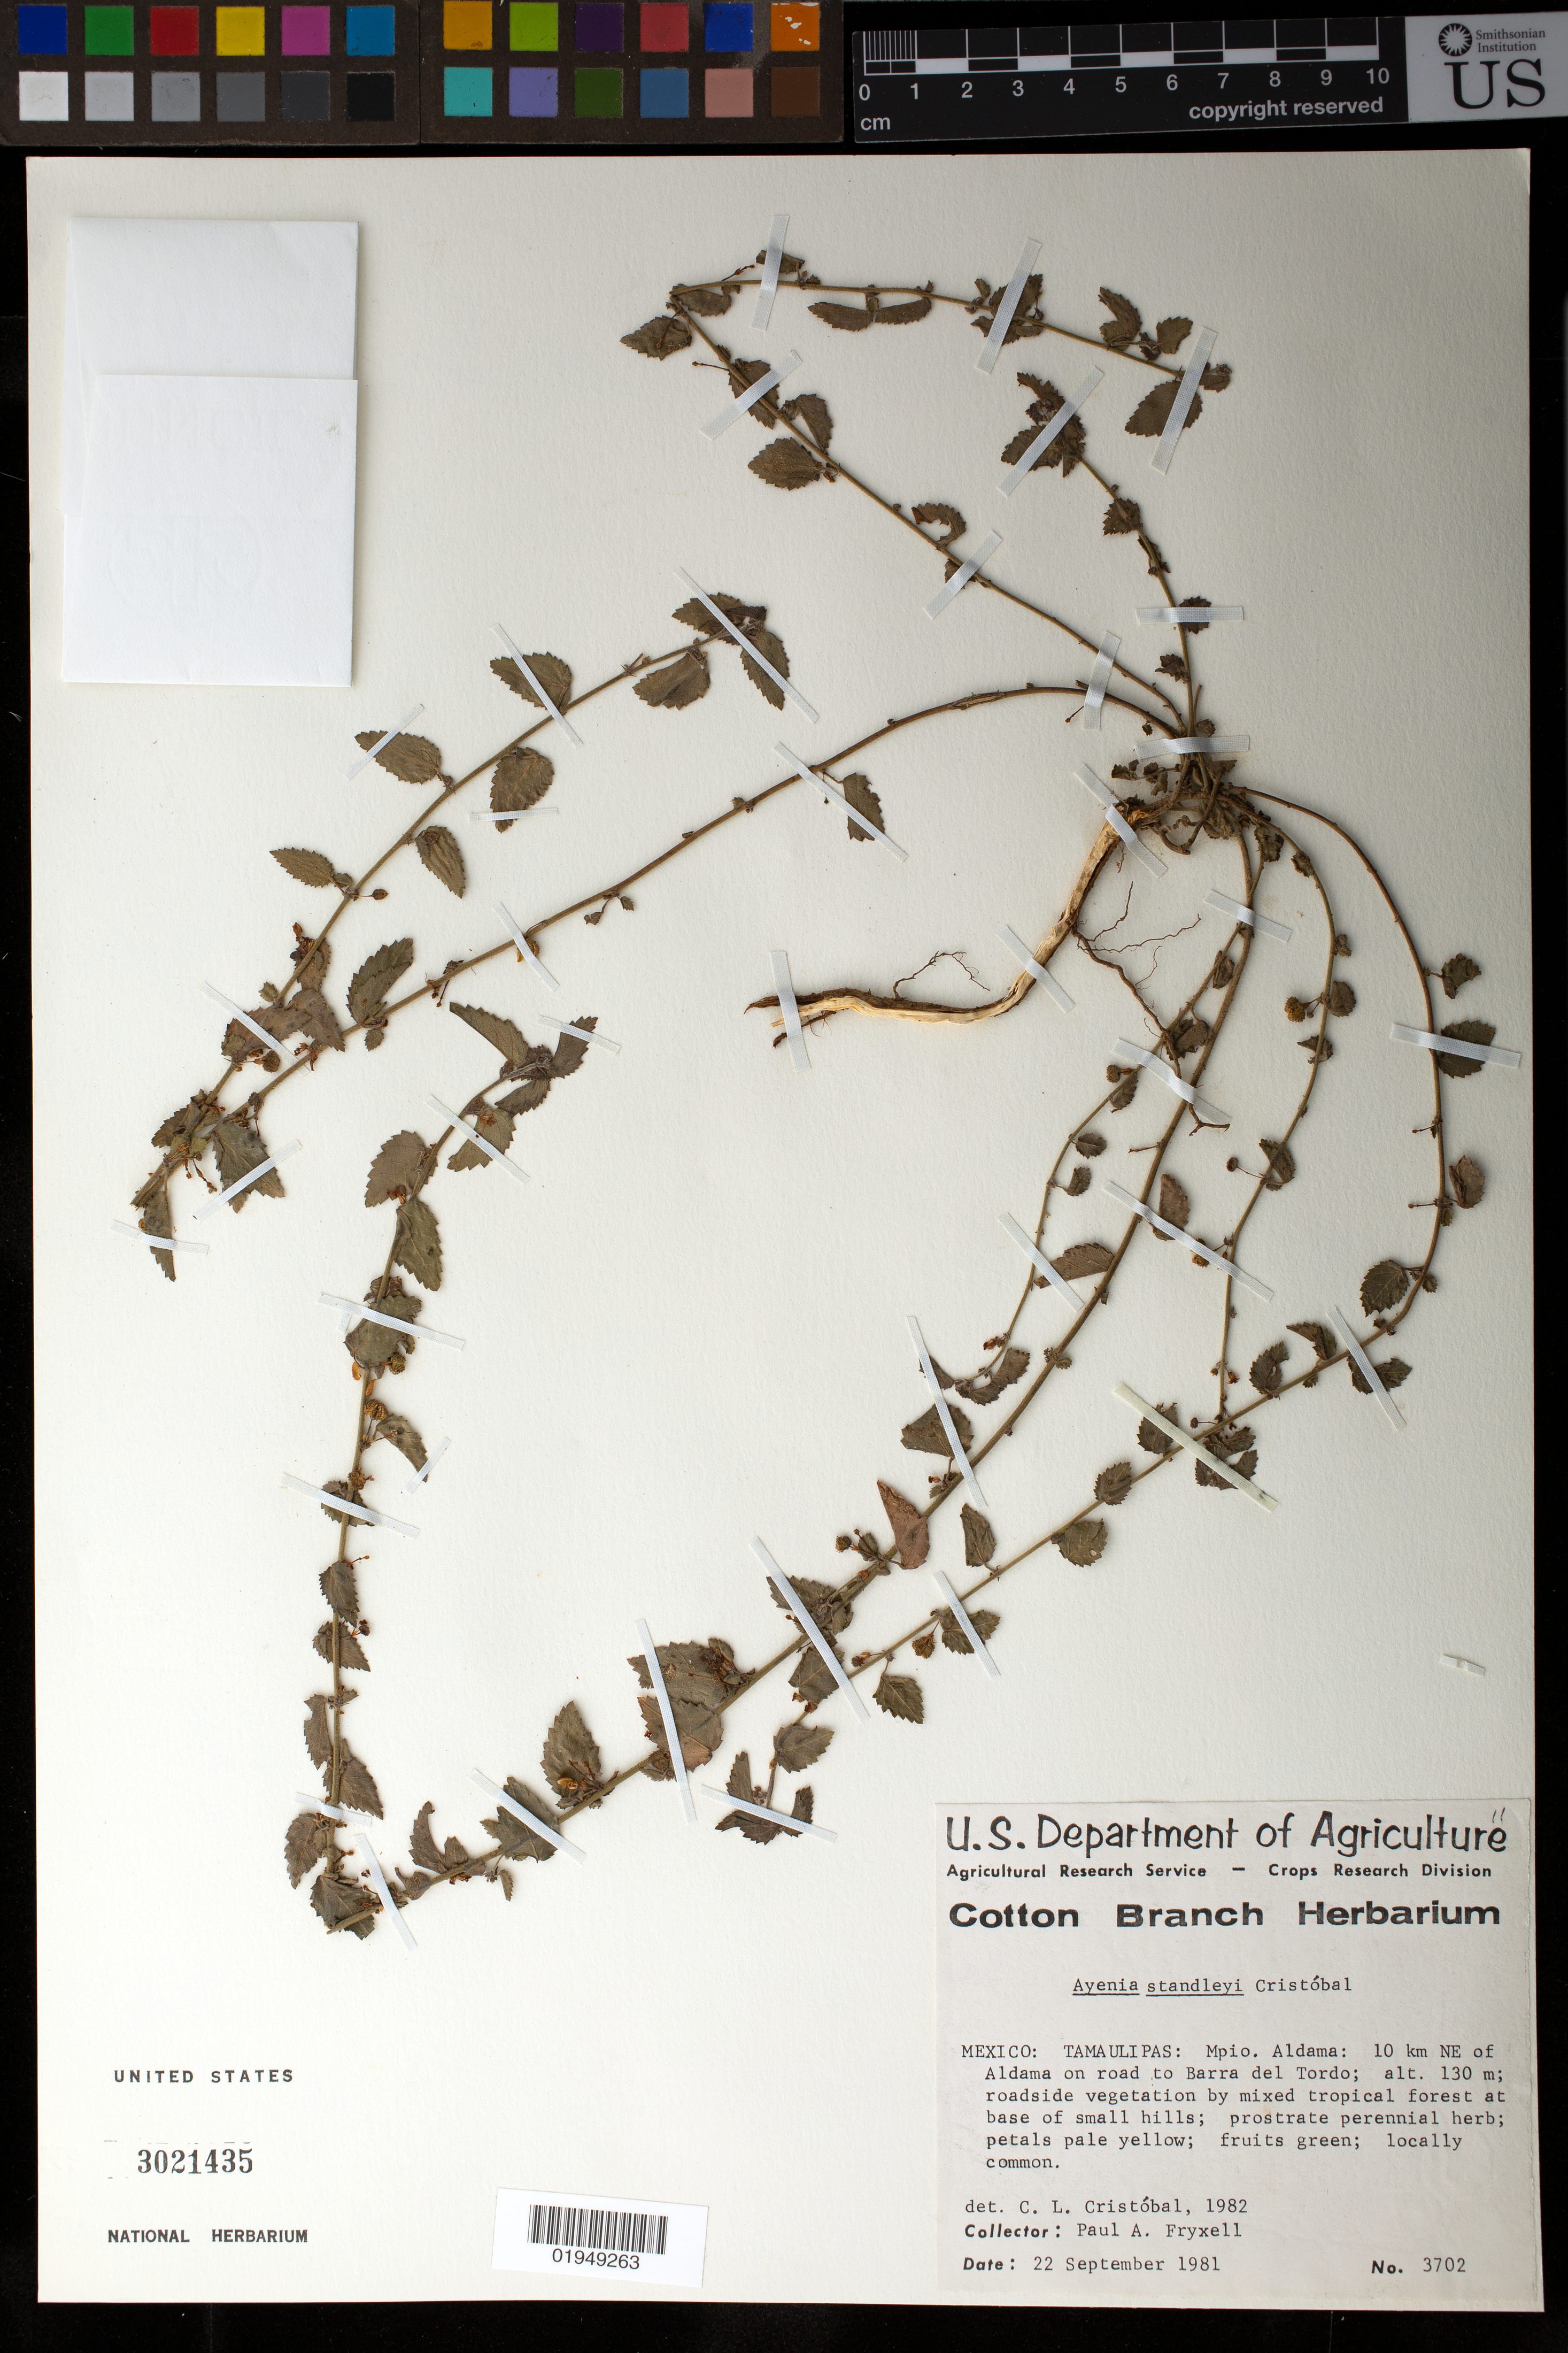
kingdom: Plantae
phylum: Tracheophyta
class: Magnoliopsida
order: Malvales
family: Malvaceae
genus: Ayenia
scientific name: Ayenia standleyi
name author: Cristóbal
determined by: Cristóbal, C. L.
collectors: P. A. Fryxell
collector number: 3702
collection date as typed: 22 Sep 1981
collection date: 1981-09-22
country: Mexico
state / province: Tamaulipas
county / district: Aldama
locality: Tamaulipas: Mpio. Aldama: 10 km NE of Aldama on road to Barra del Tordo.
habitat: roadside vegetation mixed tropical forest at base of small hills; locally common.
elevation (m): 130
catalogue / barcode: US 3021435